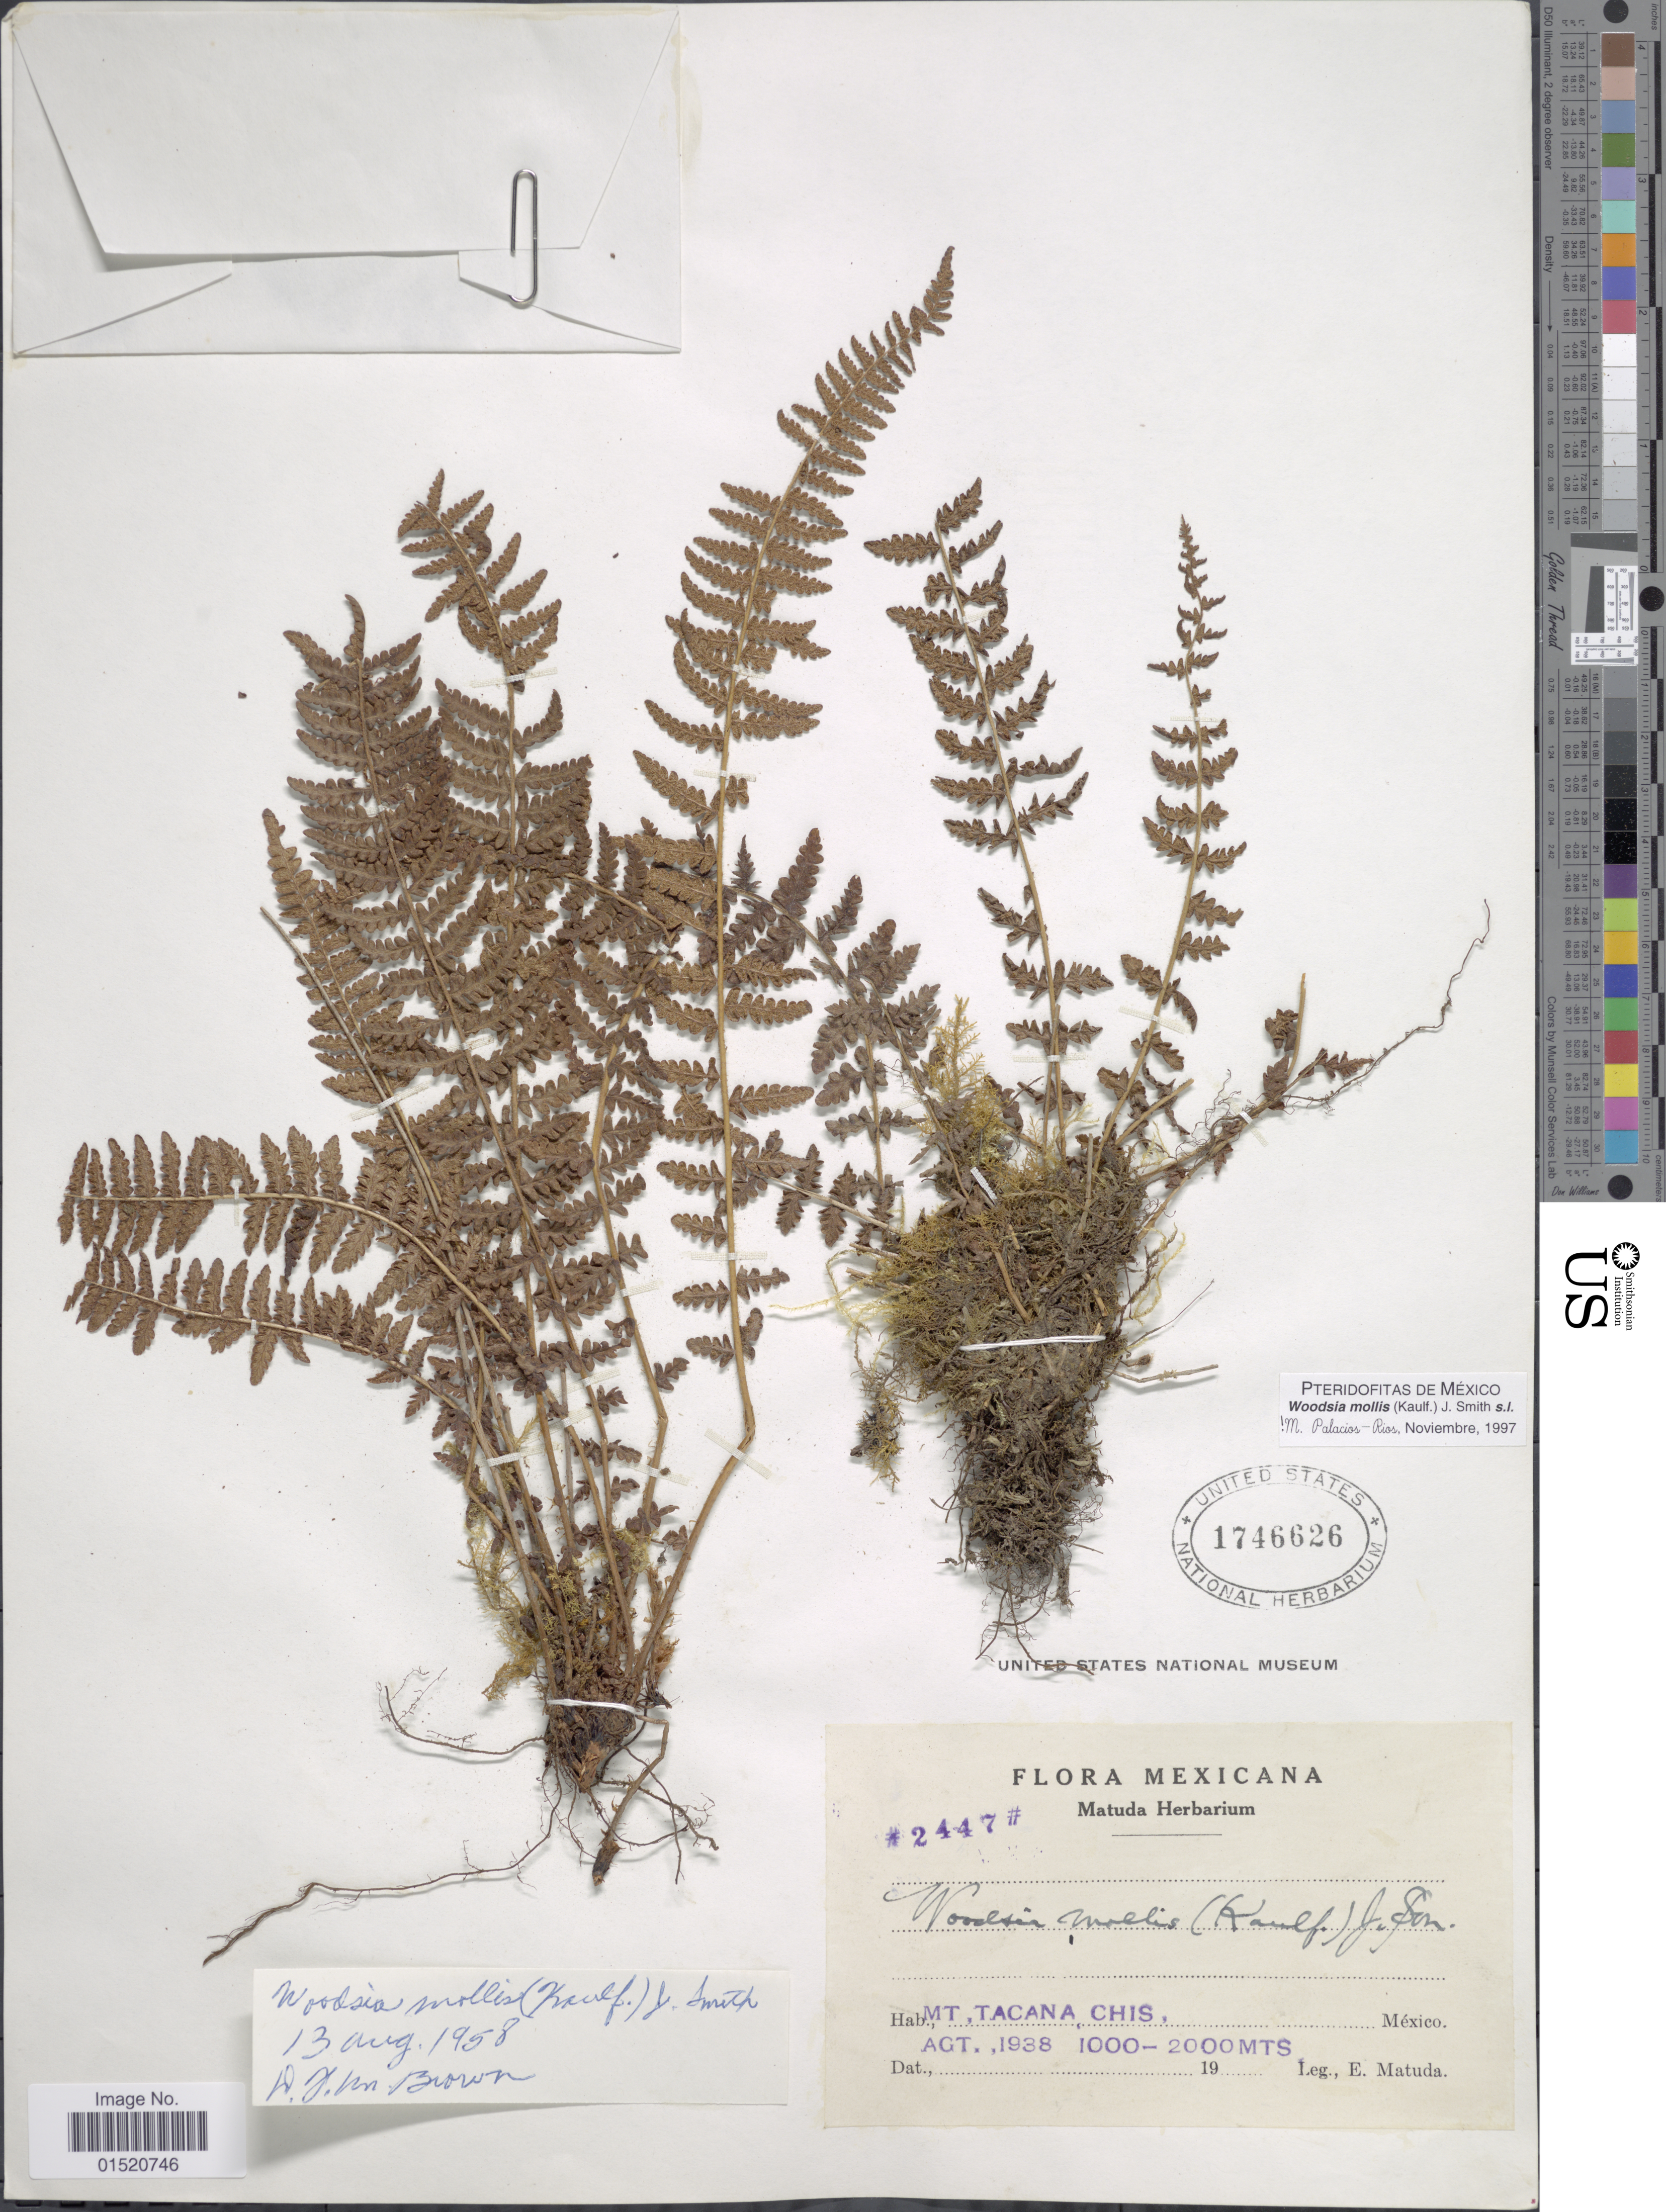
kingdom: Plantae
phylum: Tracheophyta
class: Polypodiopsida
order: Polypodiales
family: Woodsiaceae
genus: Woodsia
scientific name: Woodsia mollis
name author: (Kaulf.) J. Sm.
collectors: E. Matuda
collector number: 2447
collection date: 1938-08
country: Mexico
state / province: Chiapas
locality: Mt Tacana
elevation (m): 1000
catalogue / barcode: US 1746626